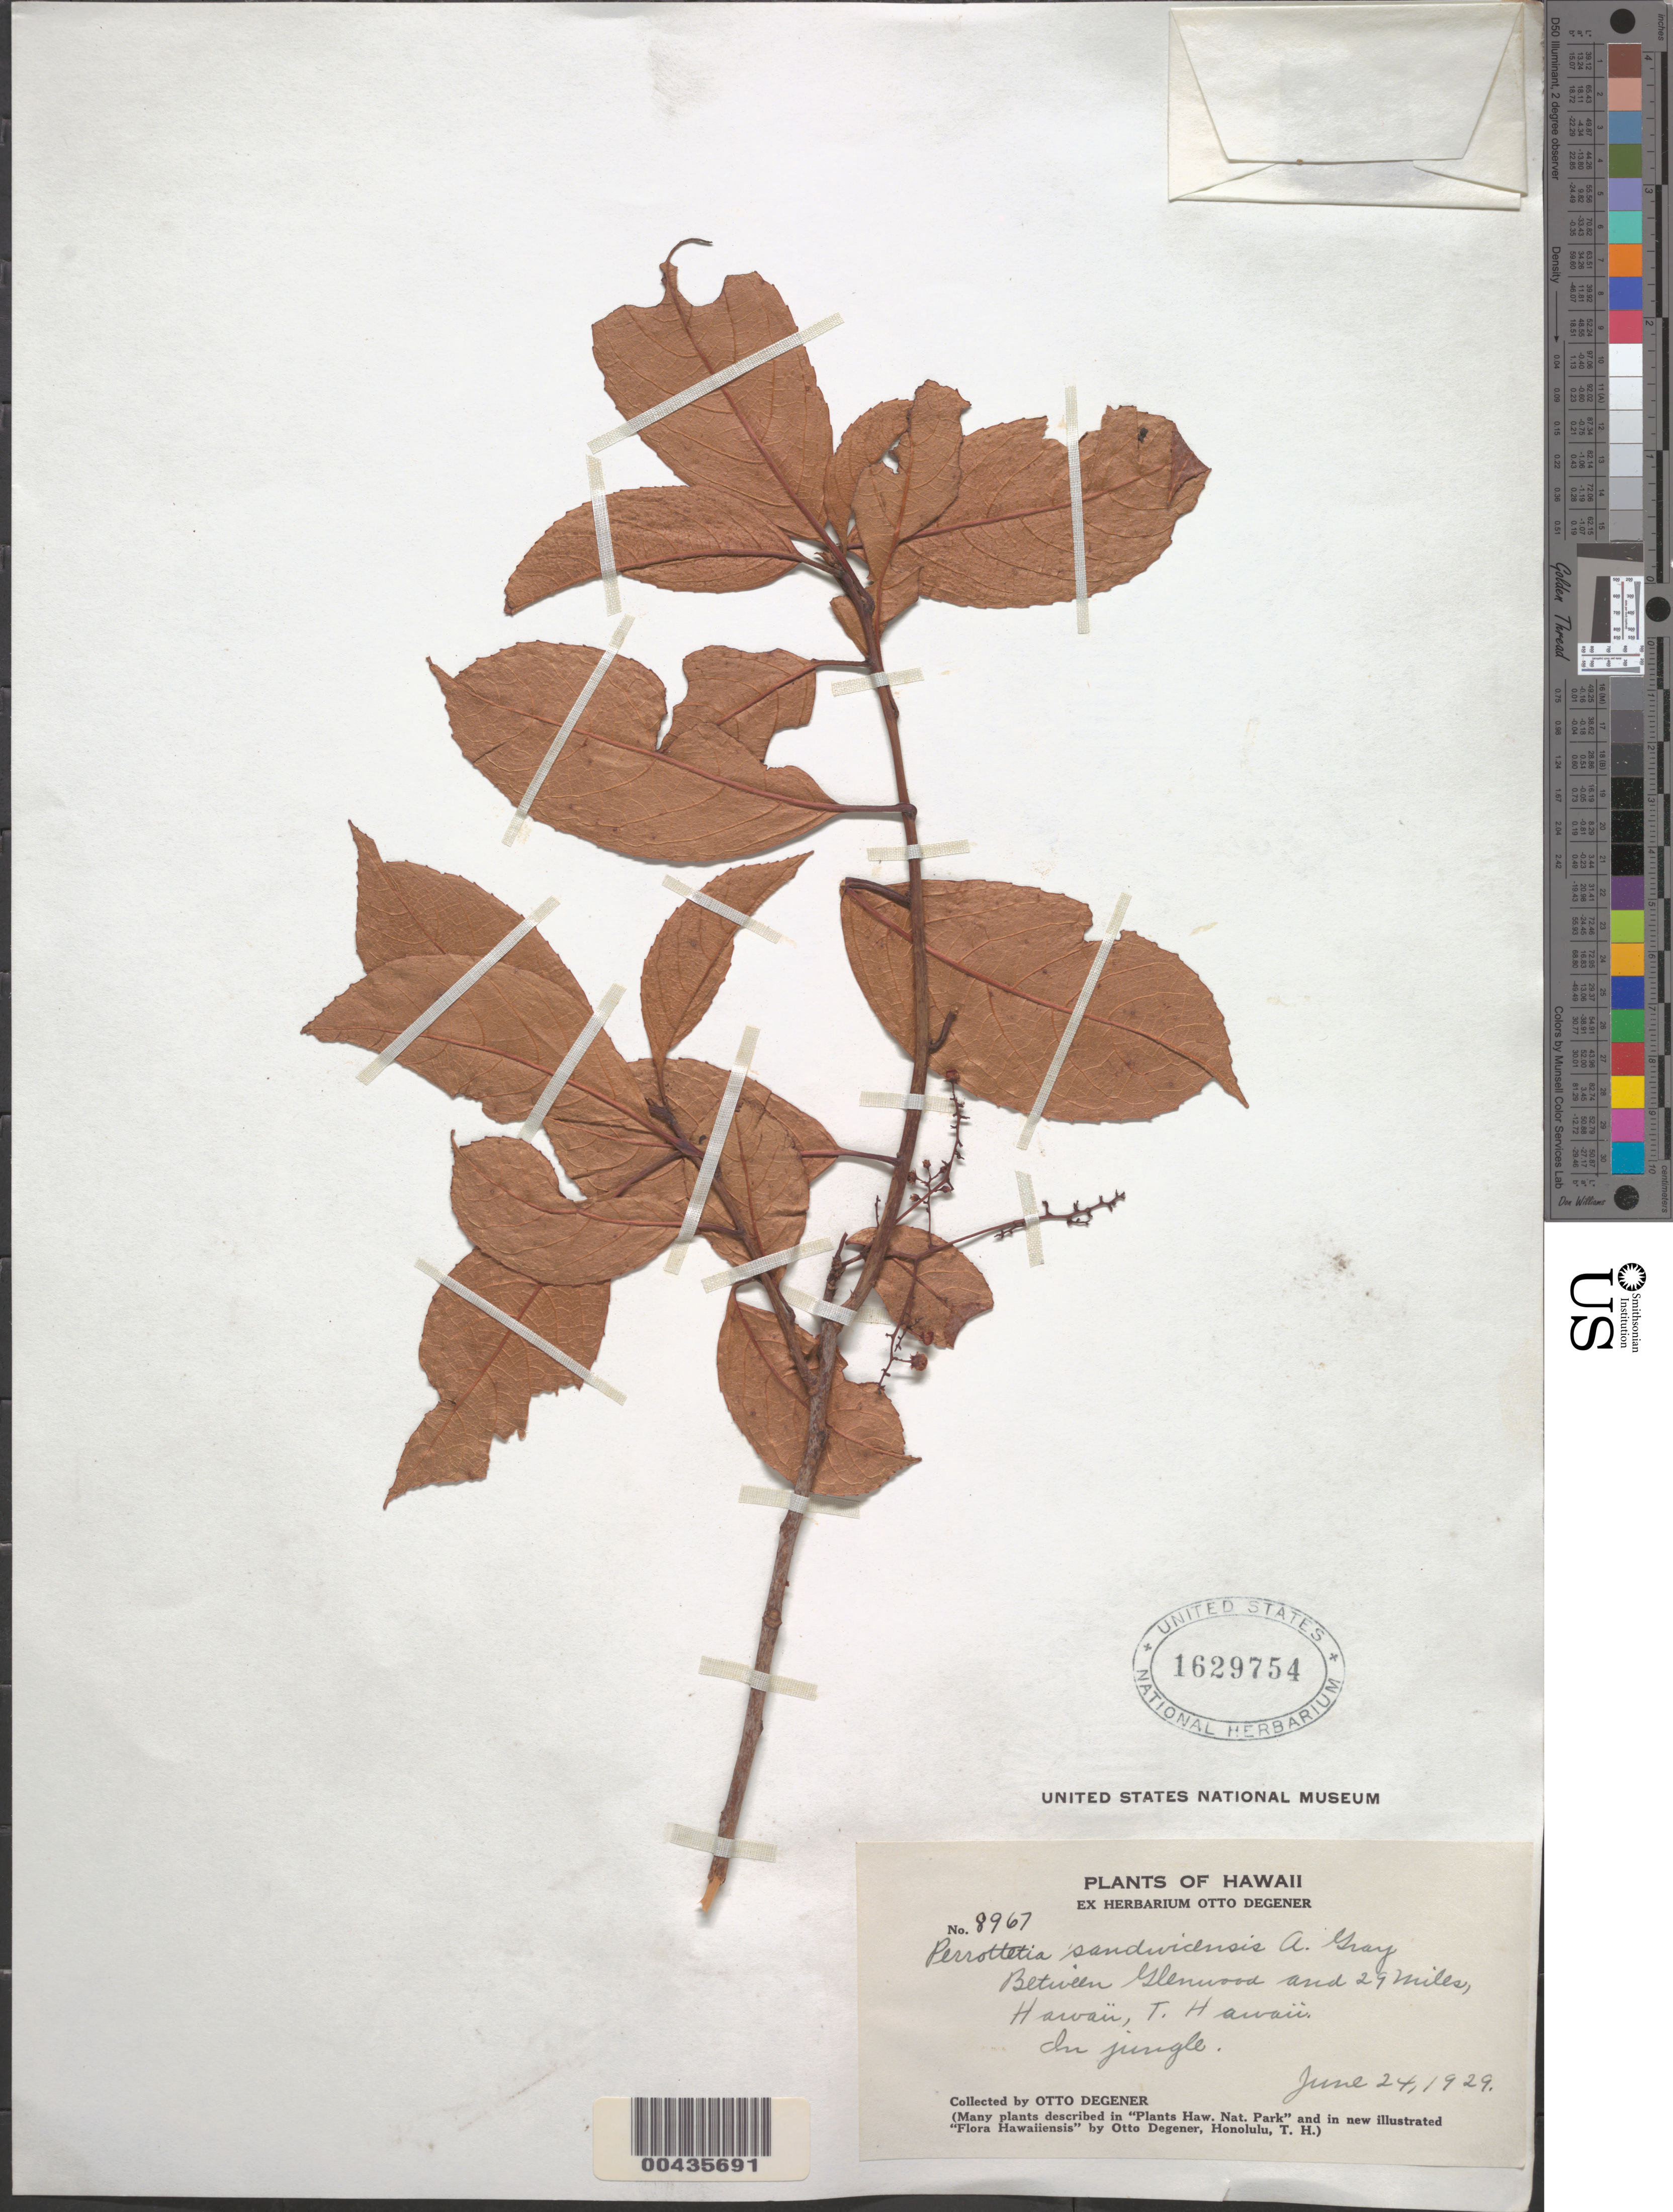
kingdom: Plantae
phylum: Tracheophyta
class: Magnoliopsida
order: Huerteales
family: Dipentodontaceae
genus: Perrottetia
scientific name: Perrottetia sandwicensis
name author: A. Gray in Wilkes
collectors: O. Degener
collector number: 8967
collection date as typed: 24 Jun 1929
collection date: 1929-06-24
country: United States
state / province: Hawaii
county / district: Hawaii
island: Hawaii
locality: Between Glenwood and 29 mi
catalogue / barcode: US 1629754